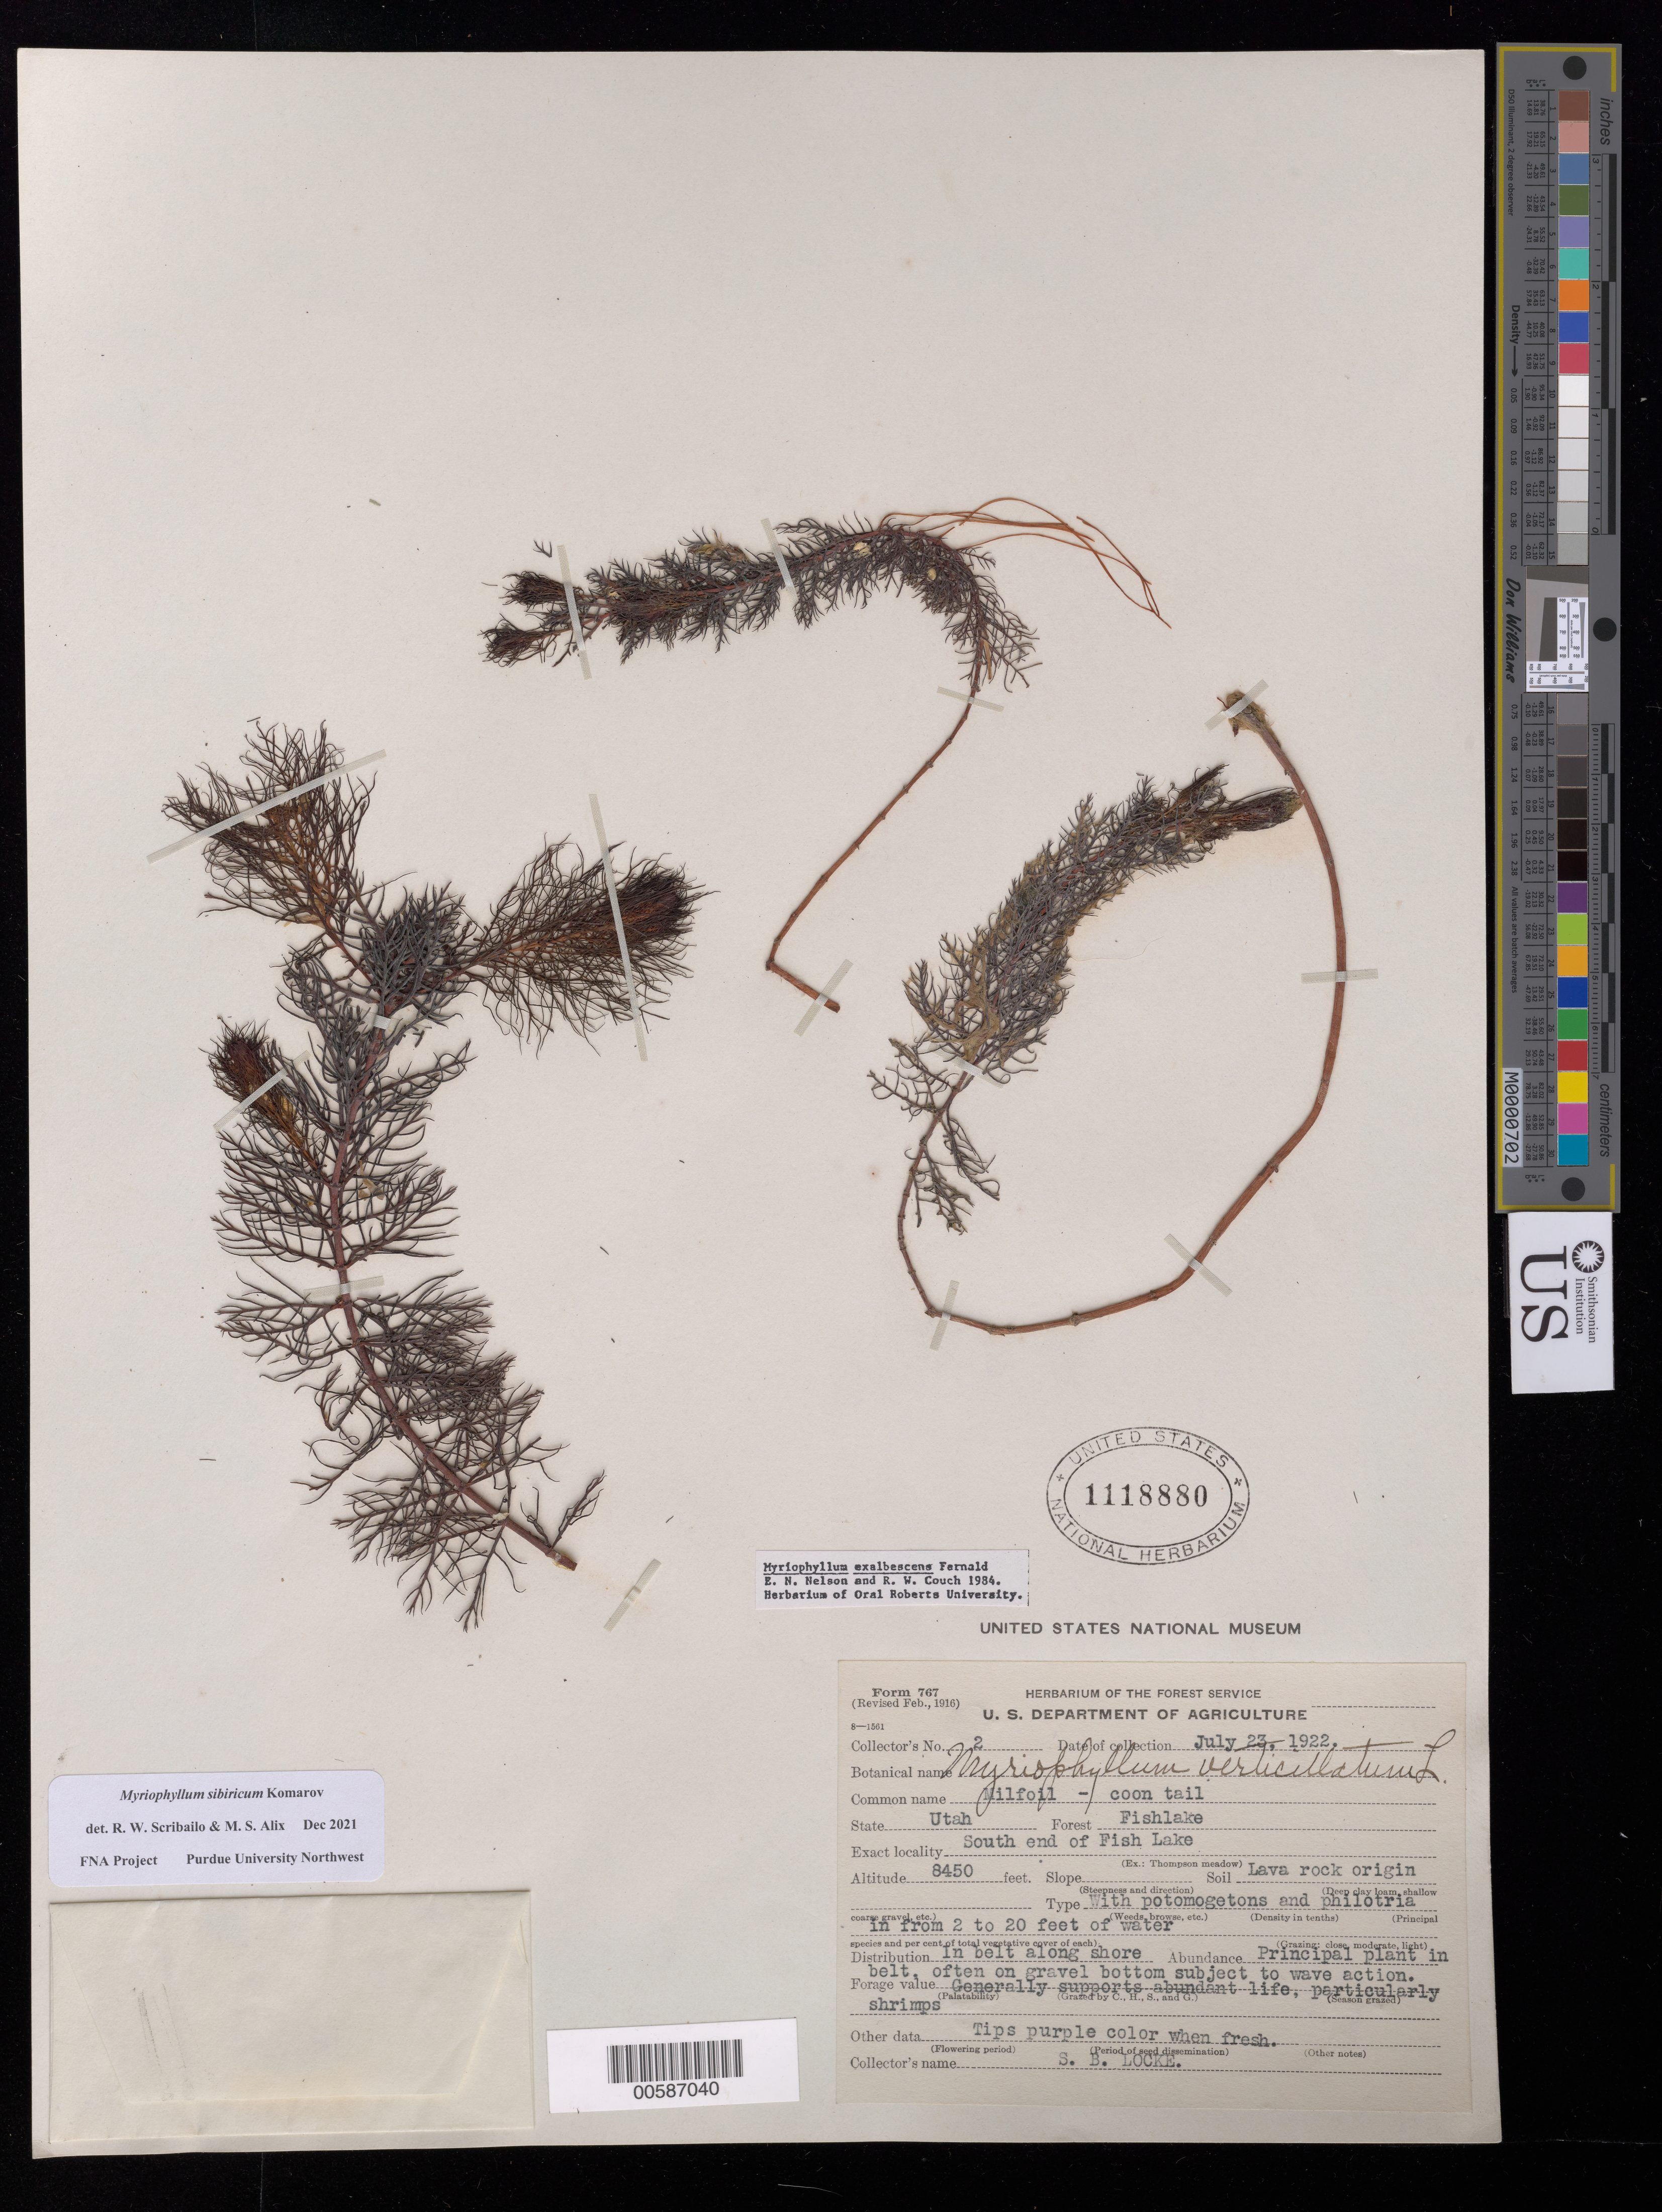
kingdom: Plantae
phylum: Tracheophyta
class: Magnoliopsida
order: Saxifragales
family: Haloragaceae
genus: Myriophyllum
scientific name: Myriophyllum sibiricum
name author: Kom.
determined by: Scribailo, R. W.; Alix, M. S.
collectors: S. Locke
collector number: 2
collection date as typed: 23 Jul 1922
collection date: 1922-07-23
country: United States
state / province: Utah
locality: South end of Fish Lake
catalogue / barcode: US 1118880